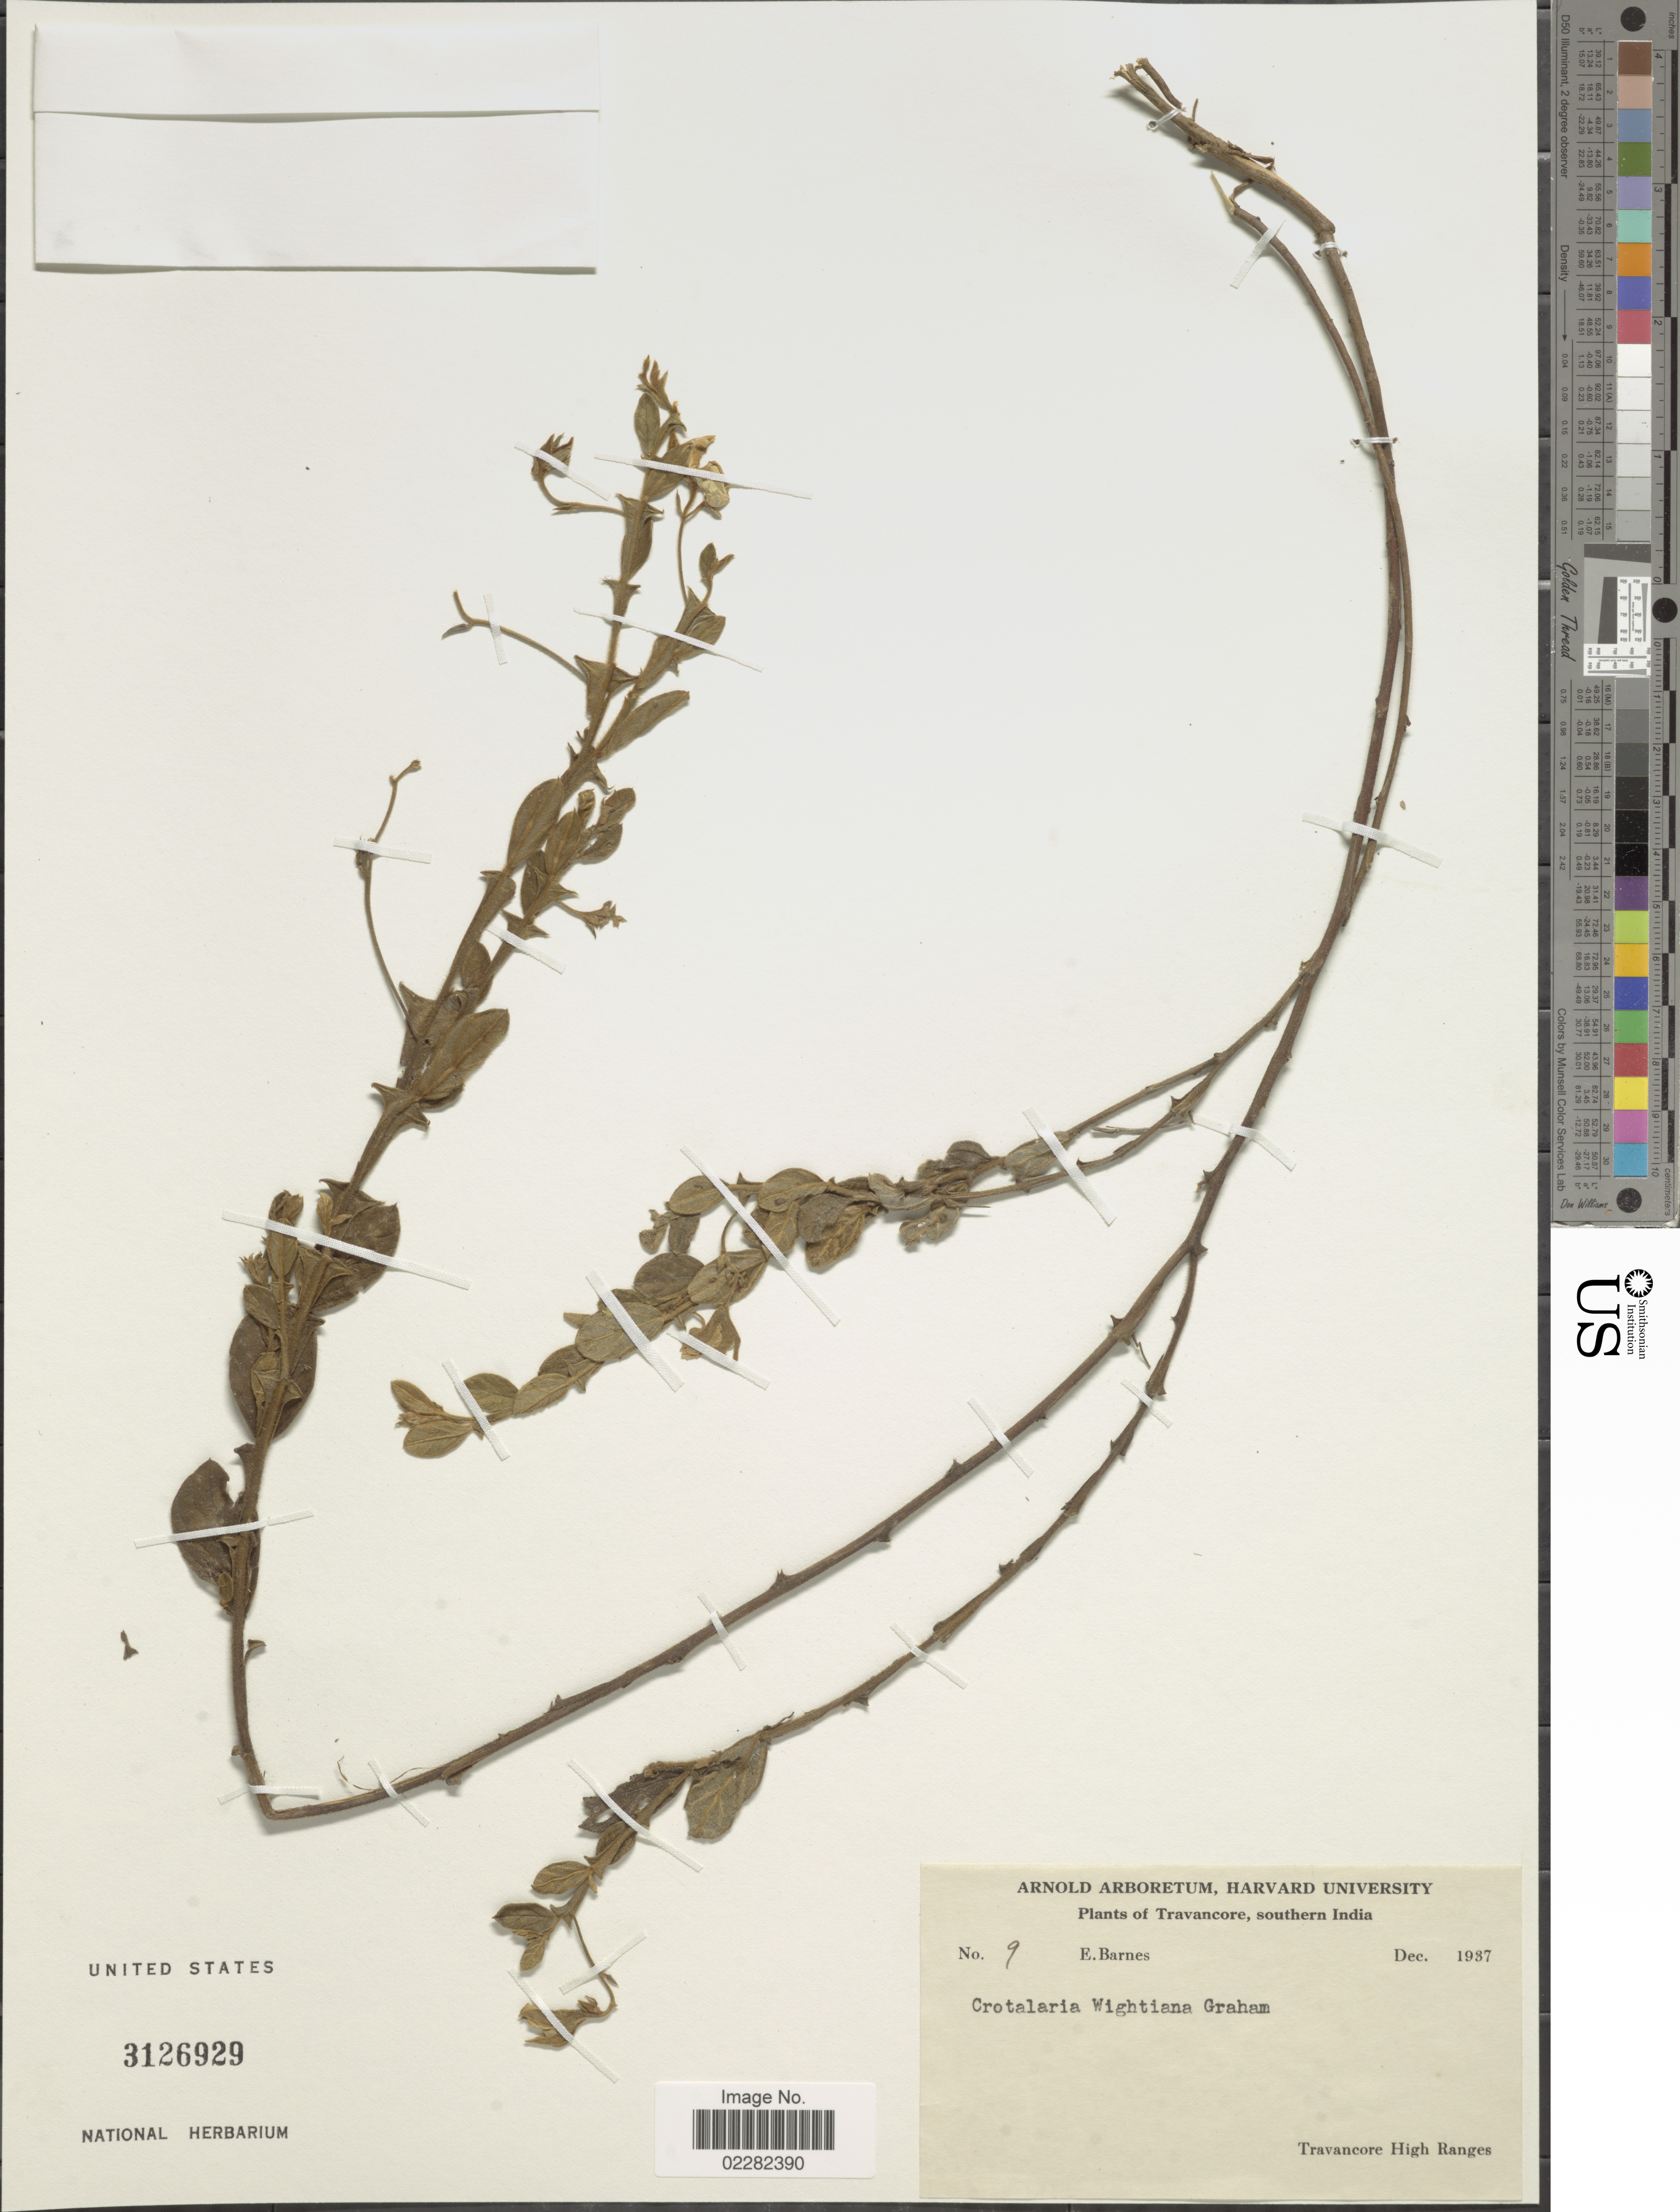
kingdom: Plantae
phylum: Tracheophyta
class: Magnoliopsida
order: Fabales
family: Fabaceae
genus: Crotalaria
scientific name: Crotalaria walkeri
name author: Arn.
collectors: E. Barnes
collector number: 9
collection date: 1937-12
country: India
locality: Travancore, southern India, Travancore High Ranges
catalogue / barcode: US 3126929